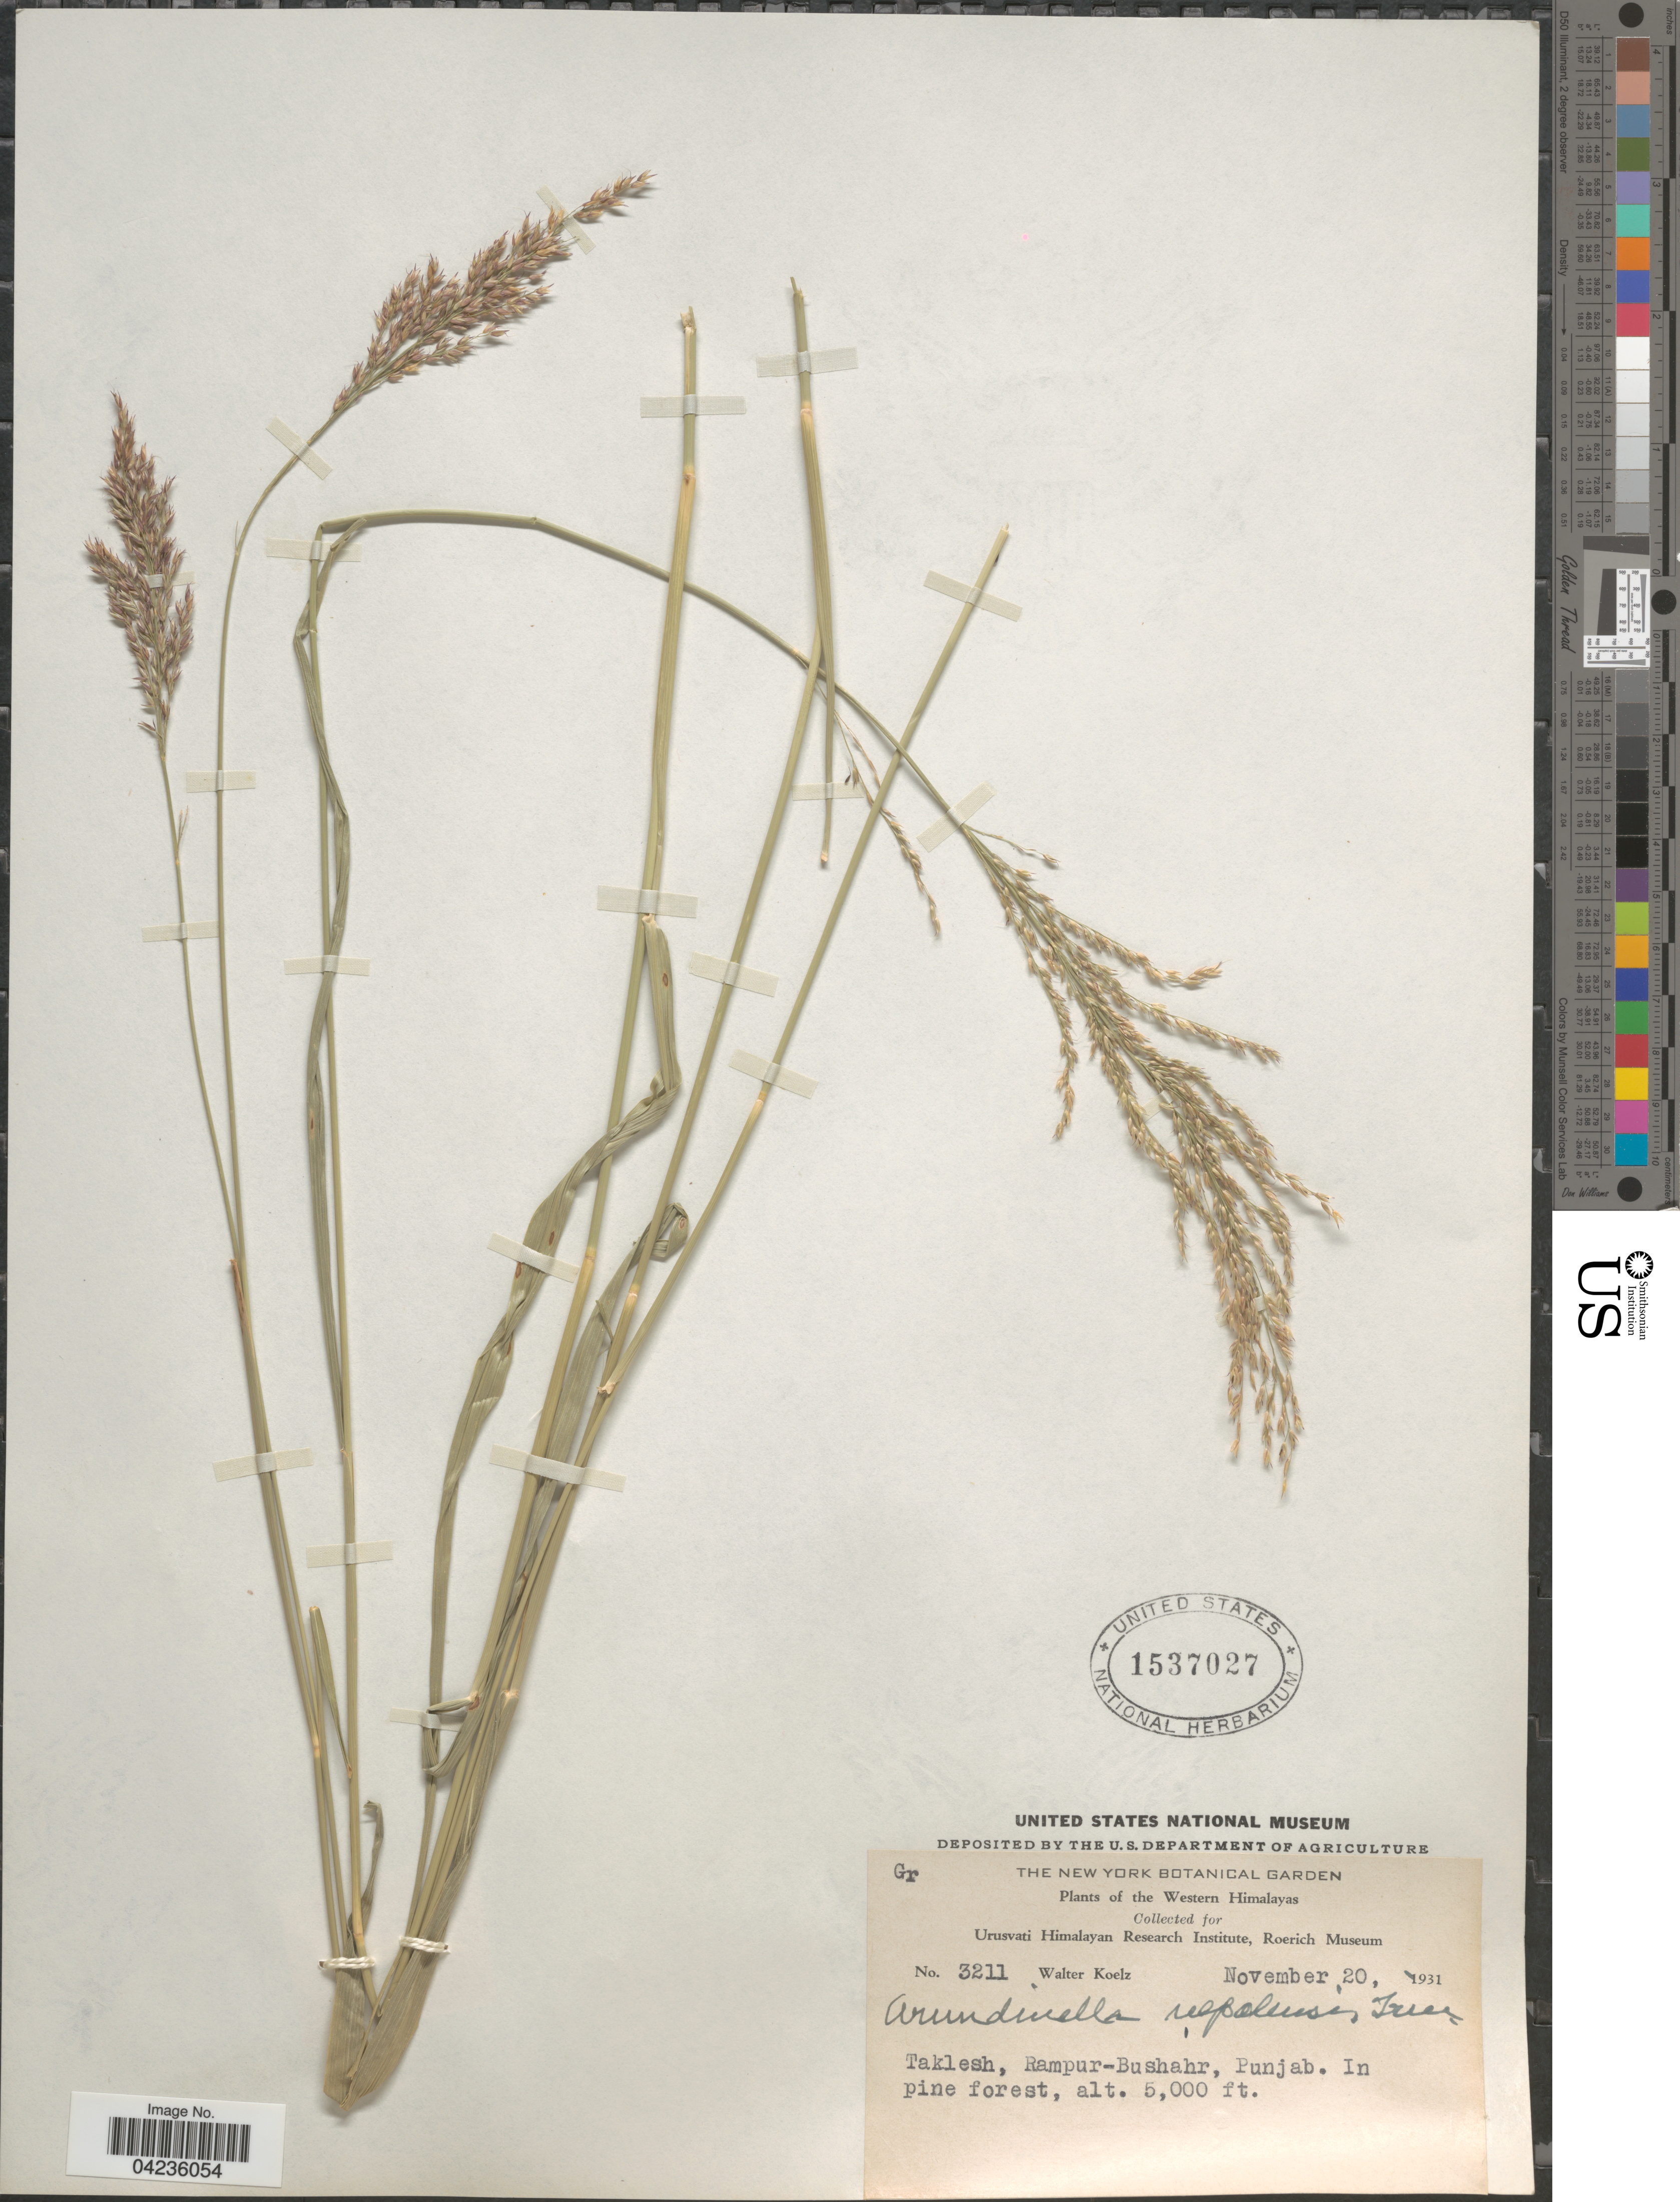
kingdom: Plantae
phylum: Tracheophyta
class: Liliopsida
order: Poales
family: Poaceae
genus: Arundinella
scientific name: Arundinella nepalensis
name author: Trin.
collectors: W. N. Koelz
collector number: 3211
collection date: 1931-11-20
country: India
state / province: Punjab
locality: The Western Himalayas. Taklesh, Rampur-Bushahr.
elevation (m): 1524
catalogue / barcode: US 1537027